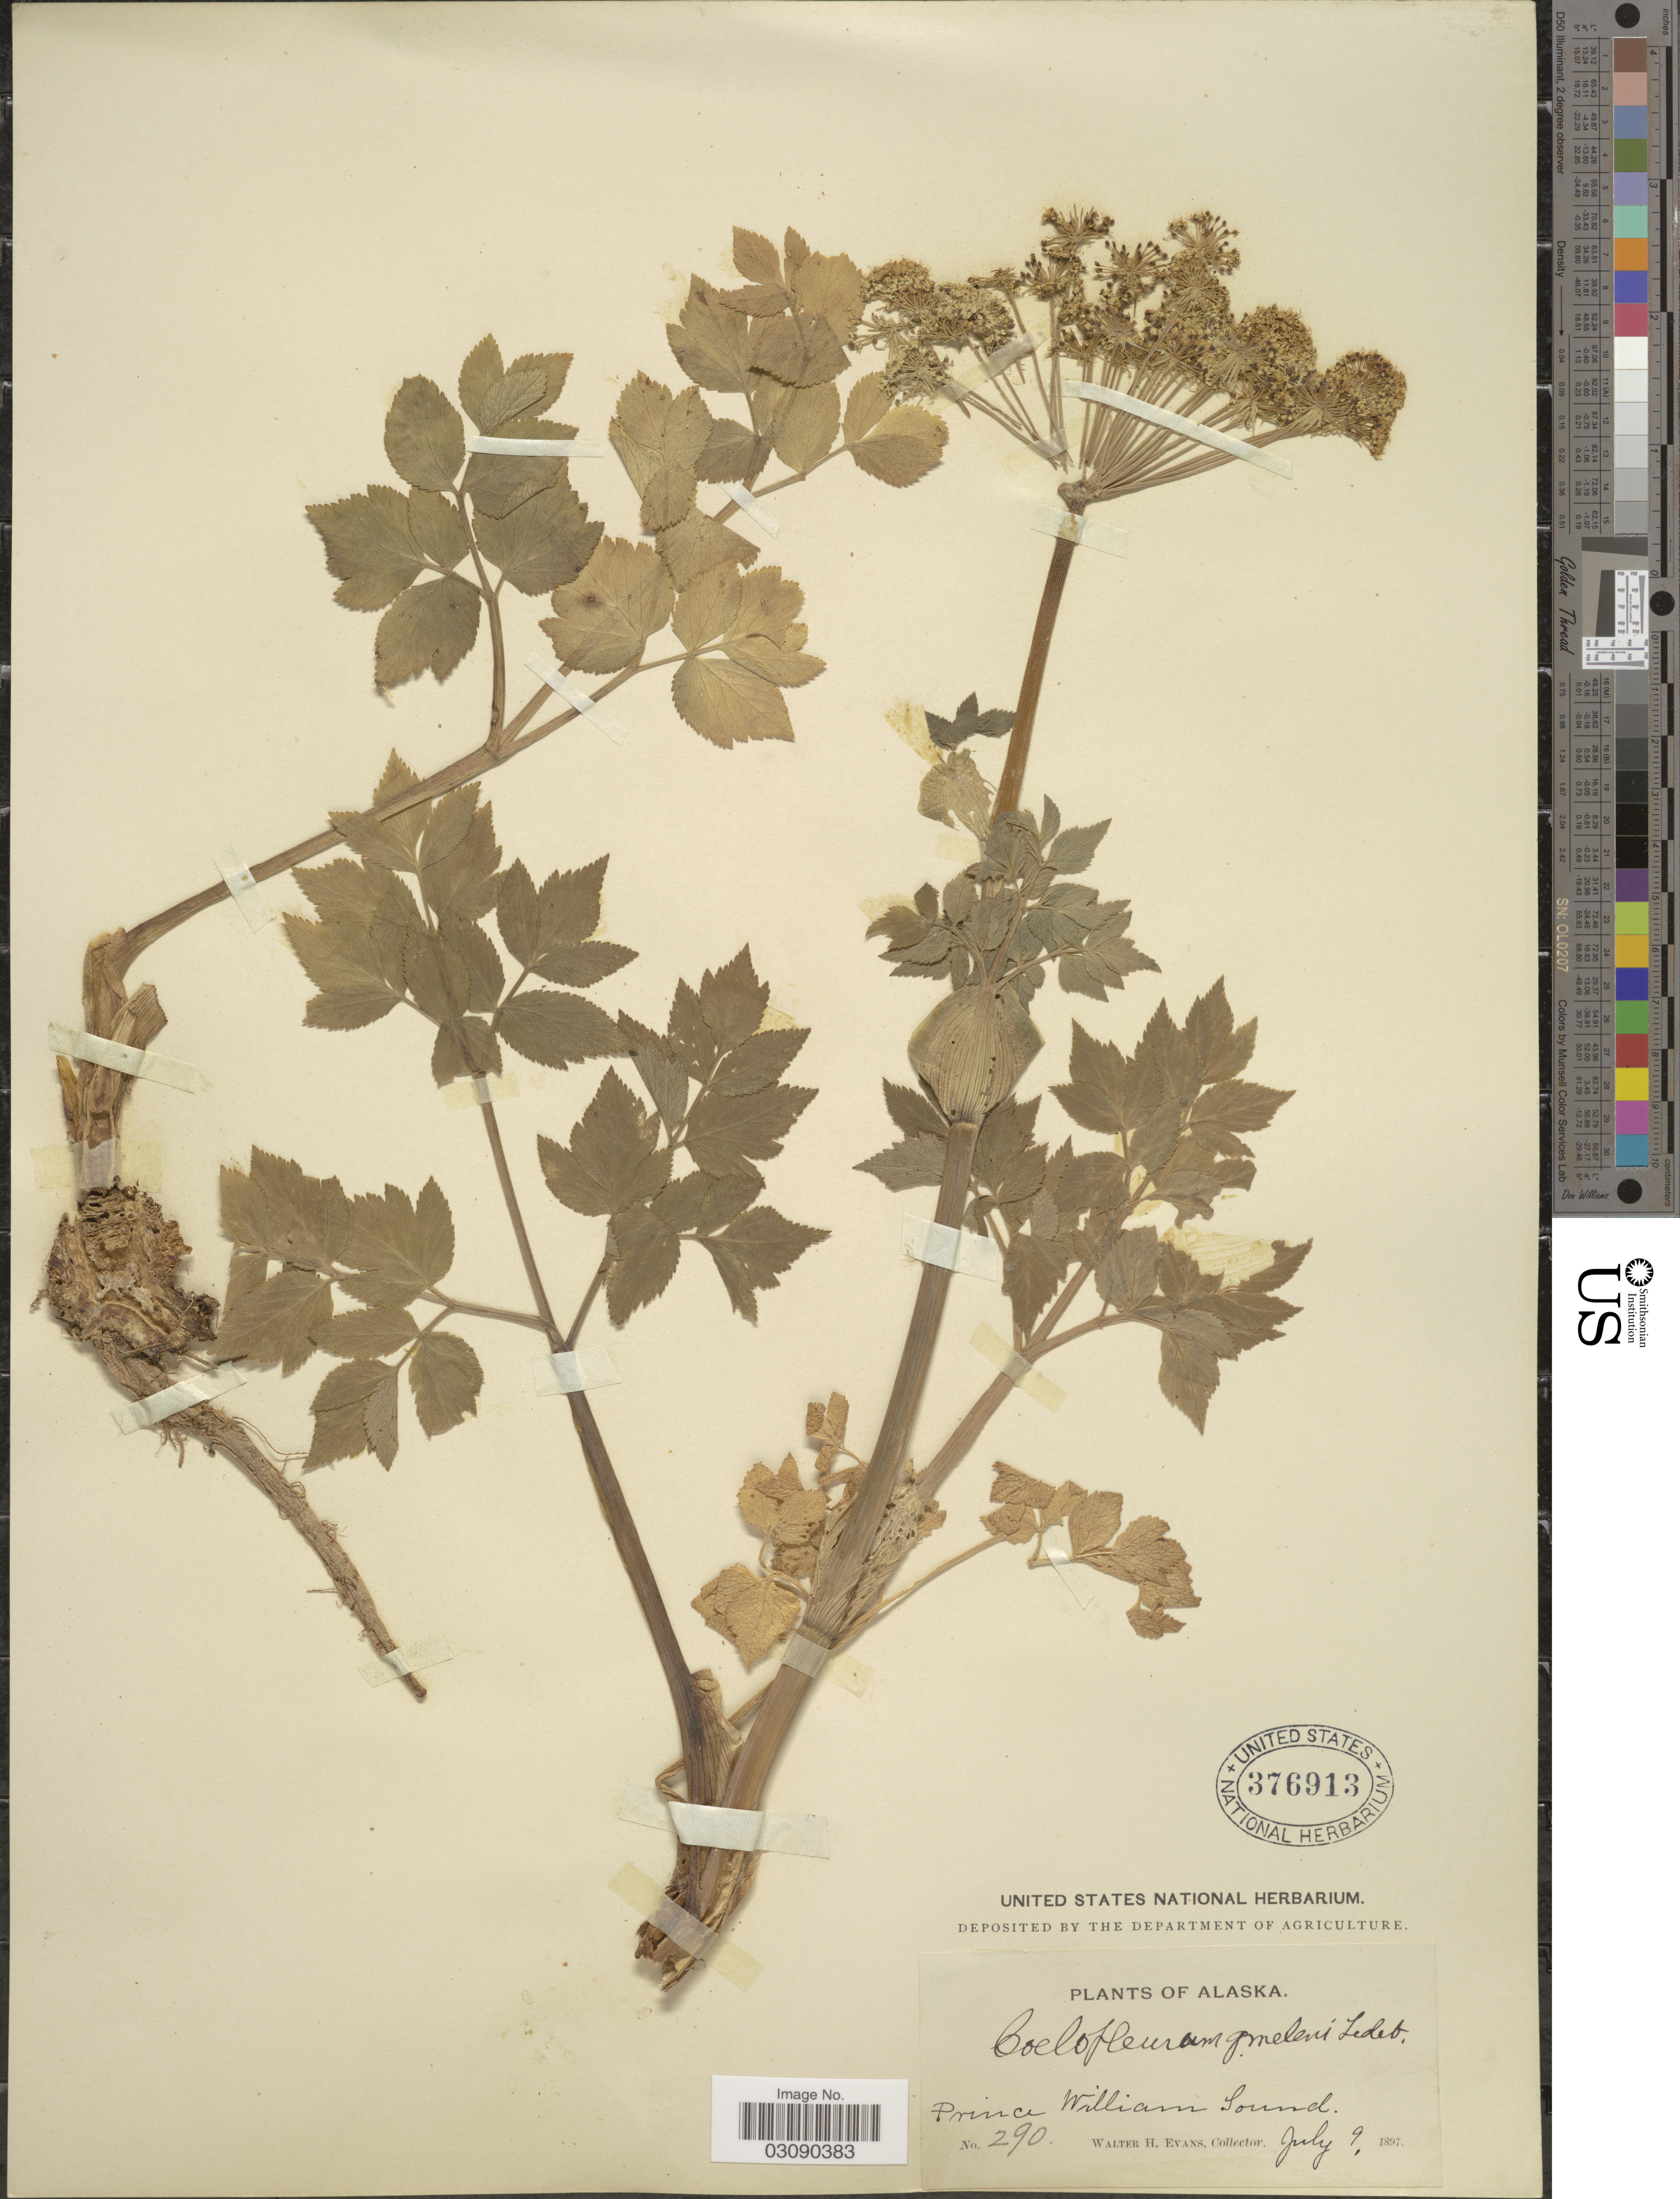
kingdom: Plantae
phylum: Tracheophyta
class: Magnoliopsida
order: Apiales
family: Apiaceae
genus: Angelica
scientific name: Angelica lucida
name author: L.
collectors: W. H. Evans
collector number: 290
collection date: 1897-07-09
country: United States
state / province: Alaska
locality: Prince William Sound.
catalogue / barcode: US 376913